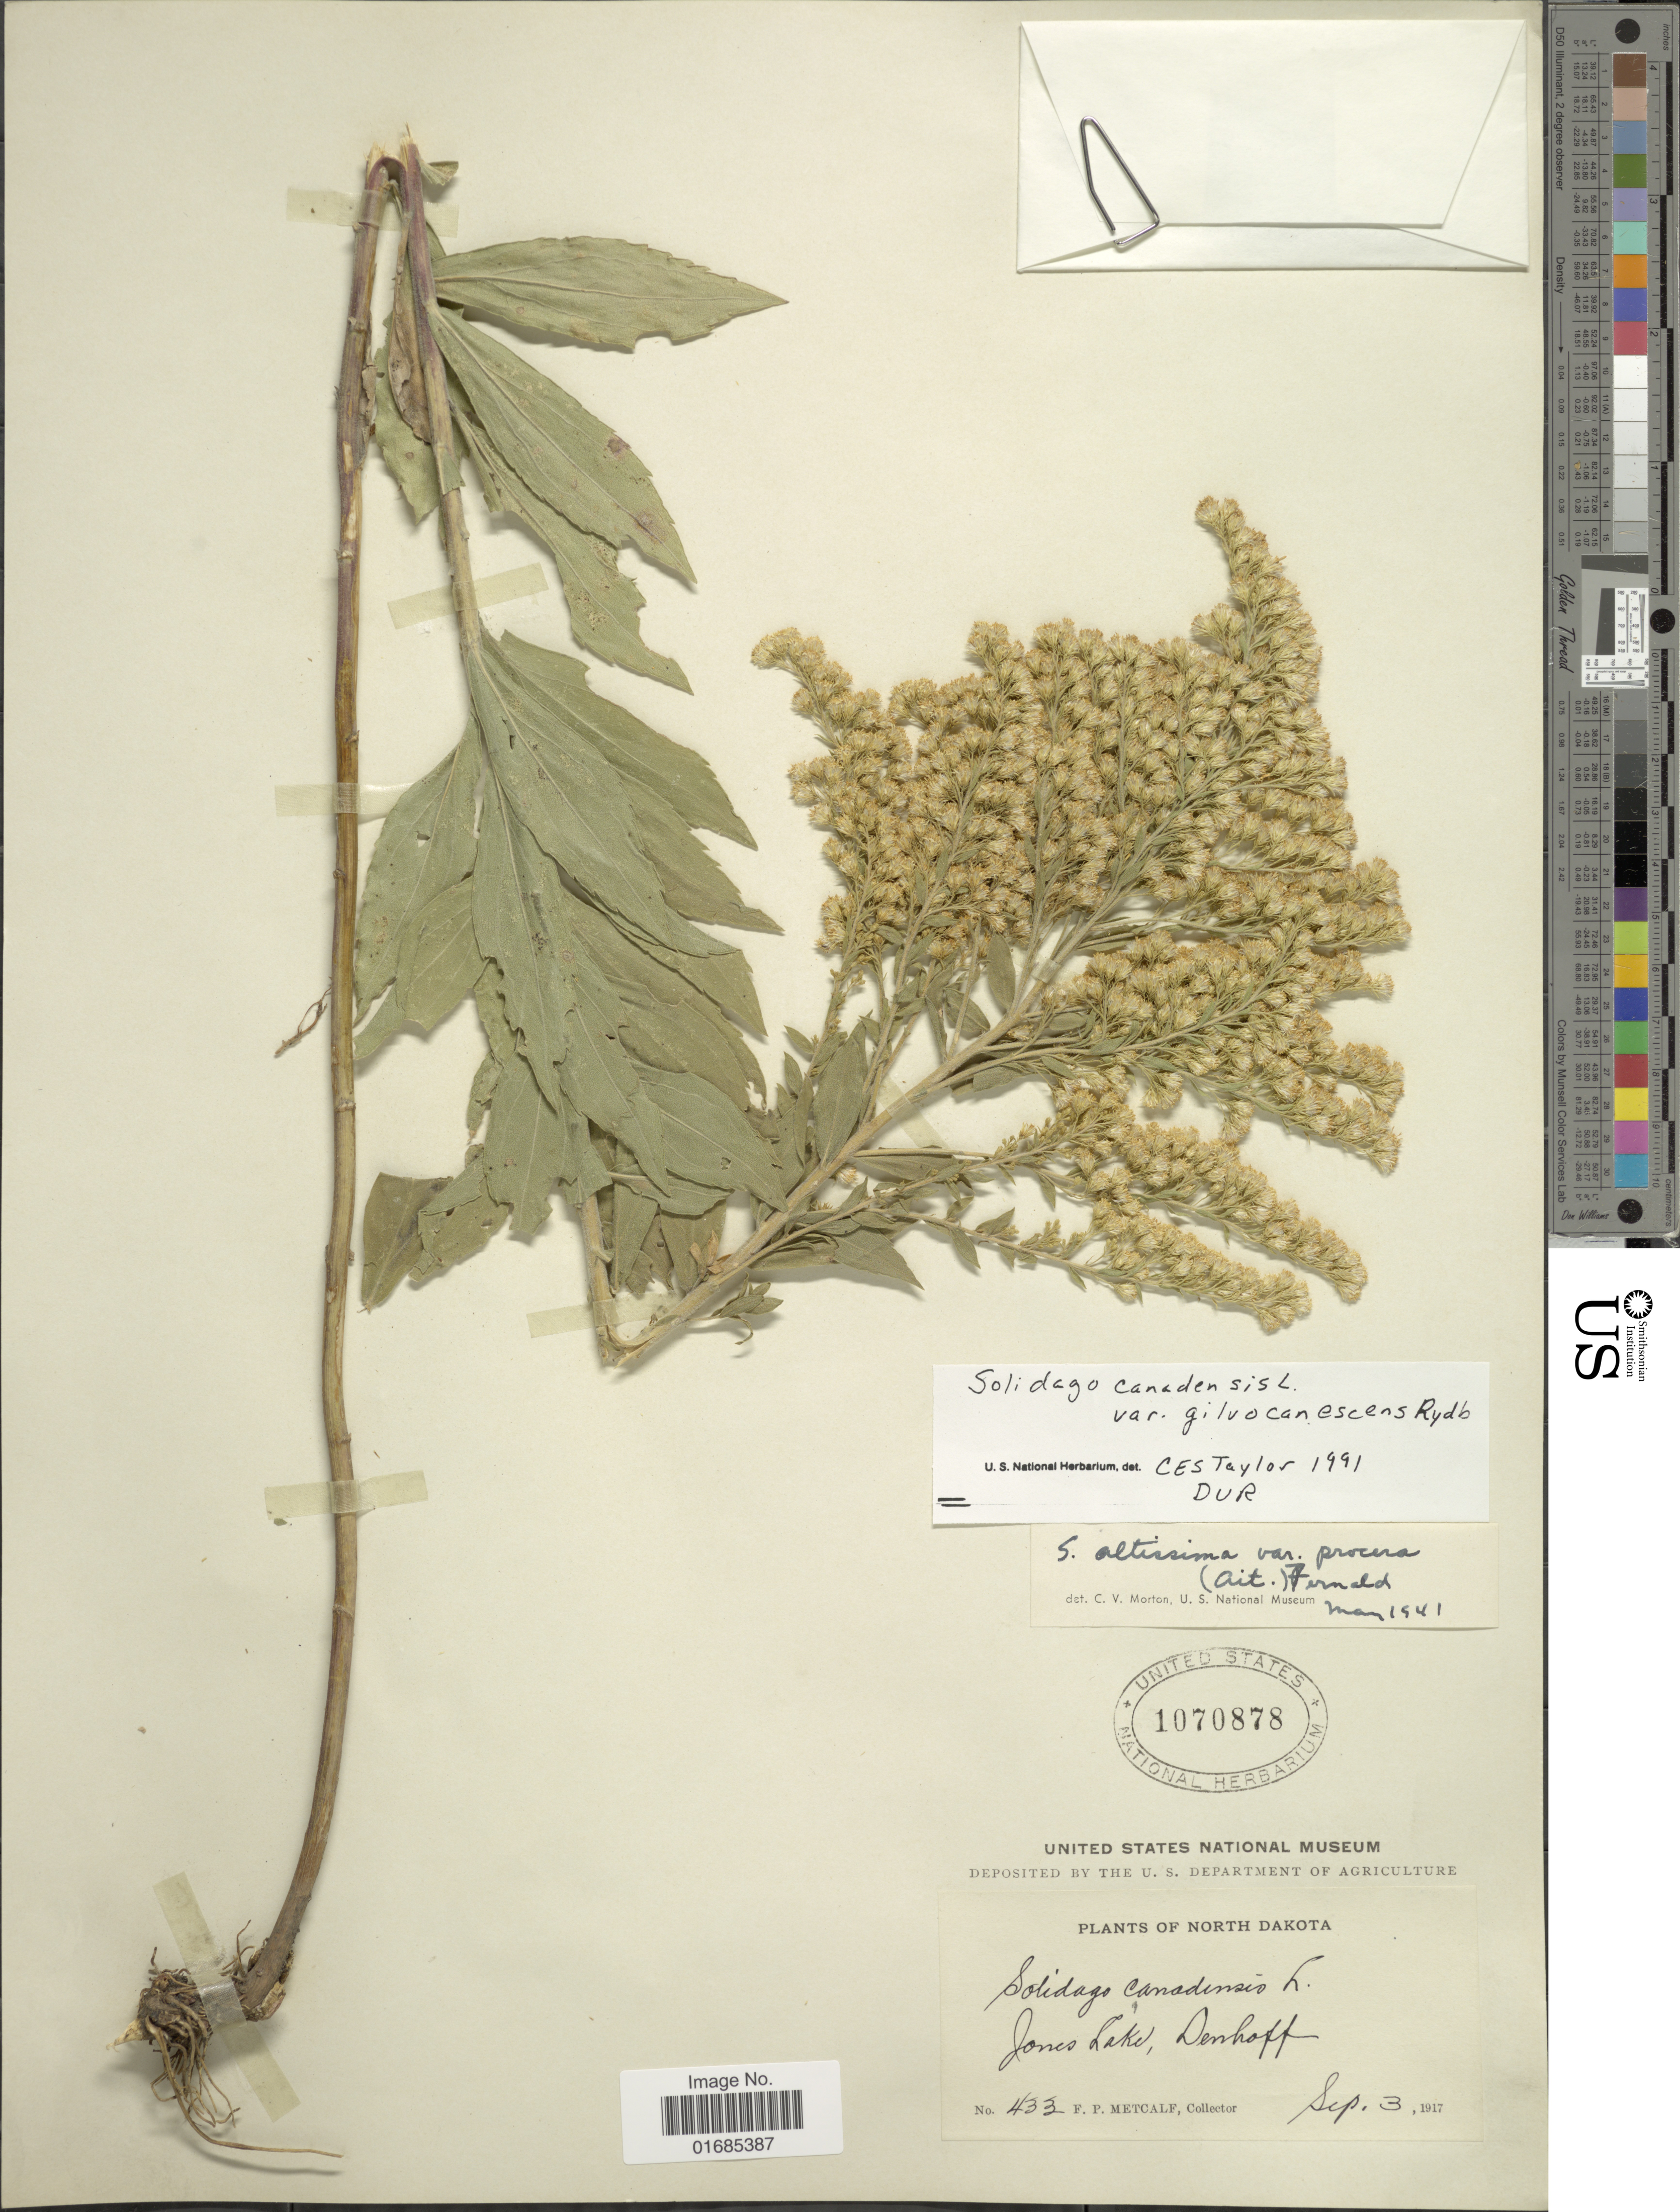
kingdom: Plantae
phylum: Tracheophyta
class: Magnoliopsida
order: Asterales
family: Asteraceae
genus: Solidago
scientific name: Solidago canadensis var. gilvocanescens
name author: Rydb.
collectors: F. Metcalf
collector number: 433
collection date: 1917-09-03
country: United States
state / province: North Dakota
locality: Jones Lake, Denhoff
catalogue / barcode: US 1070878